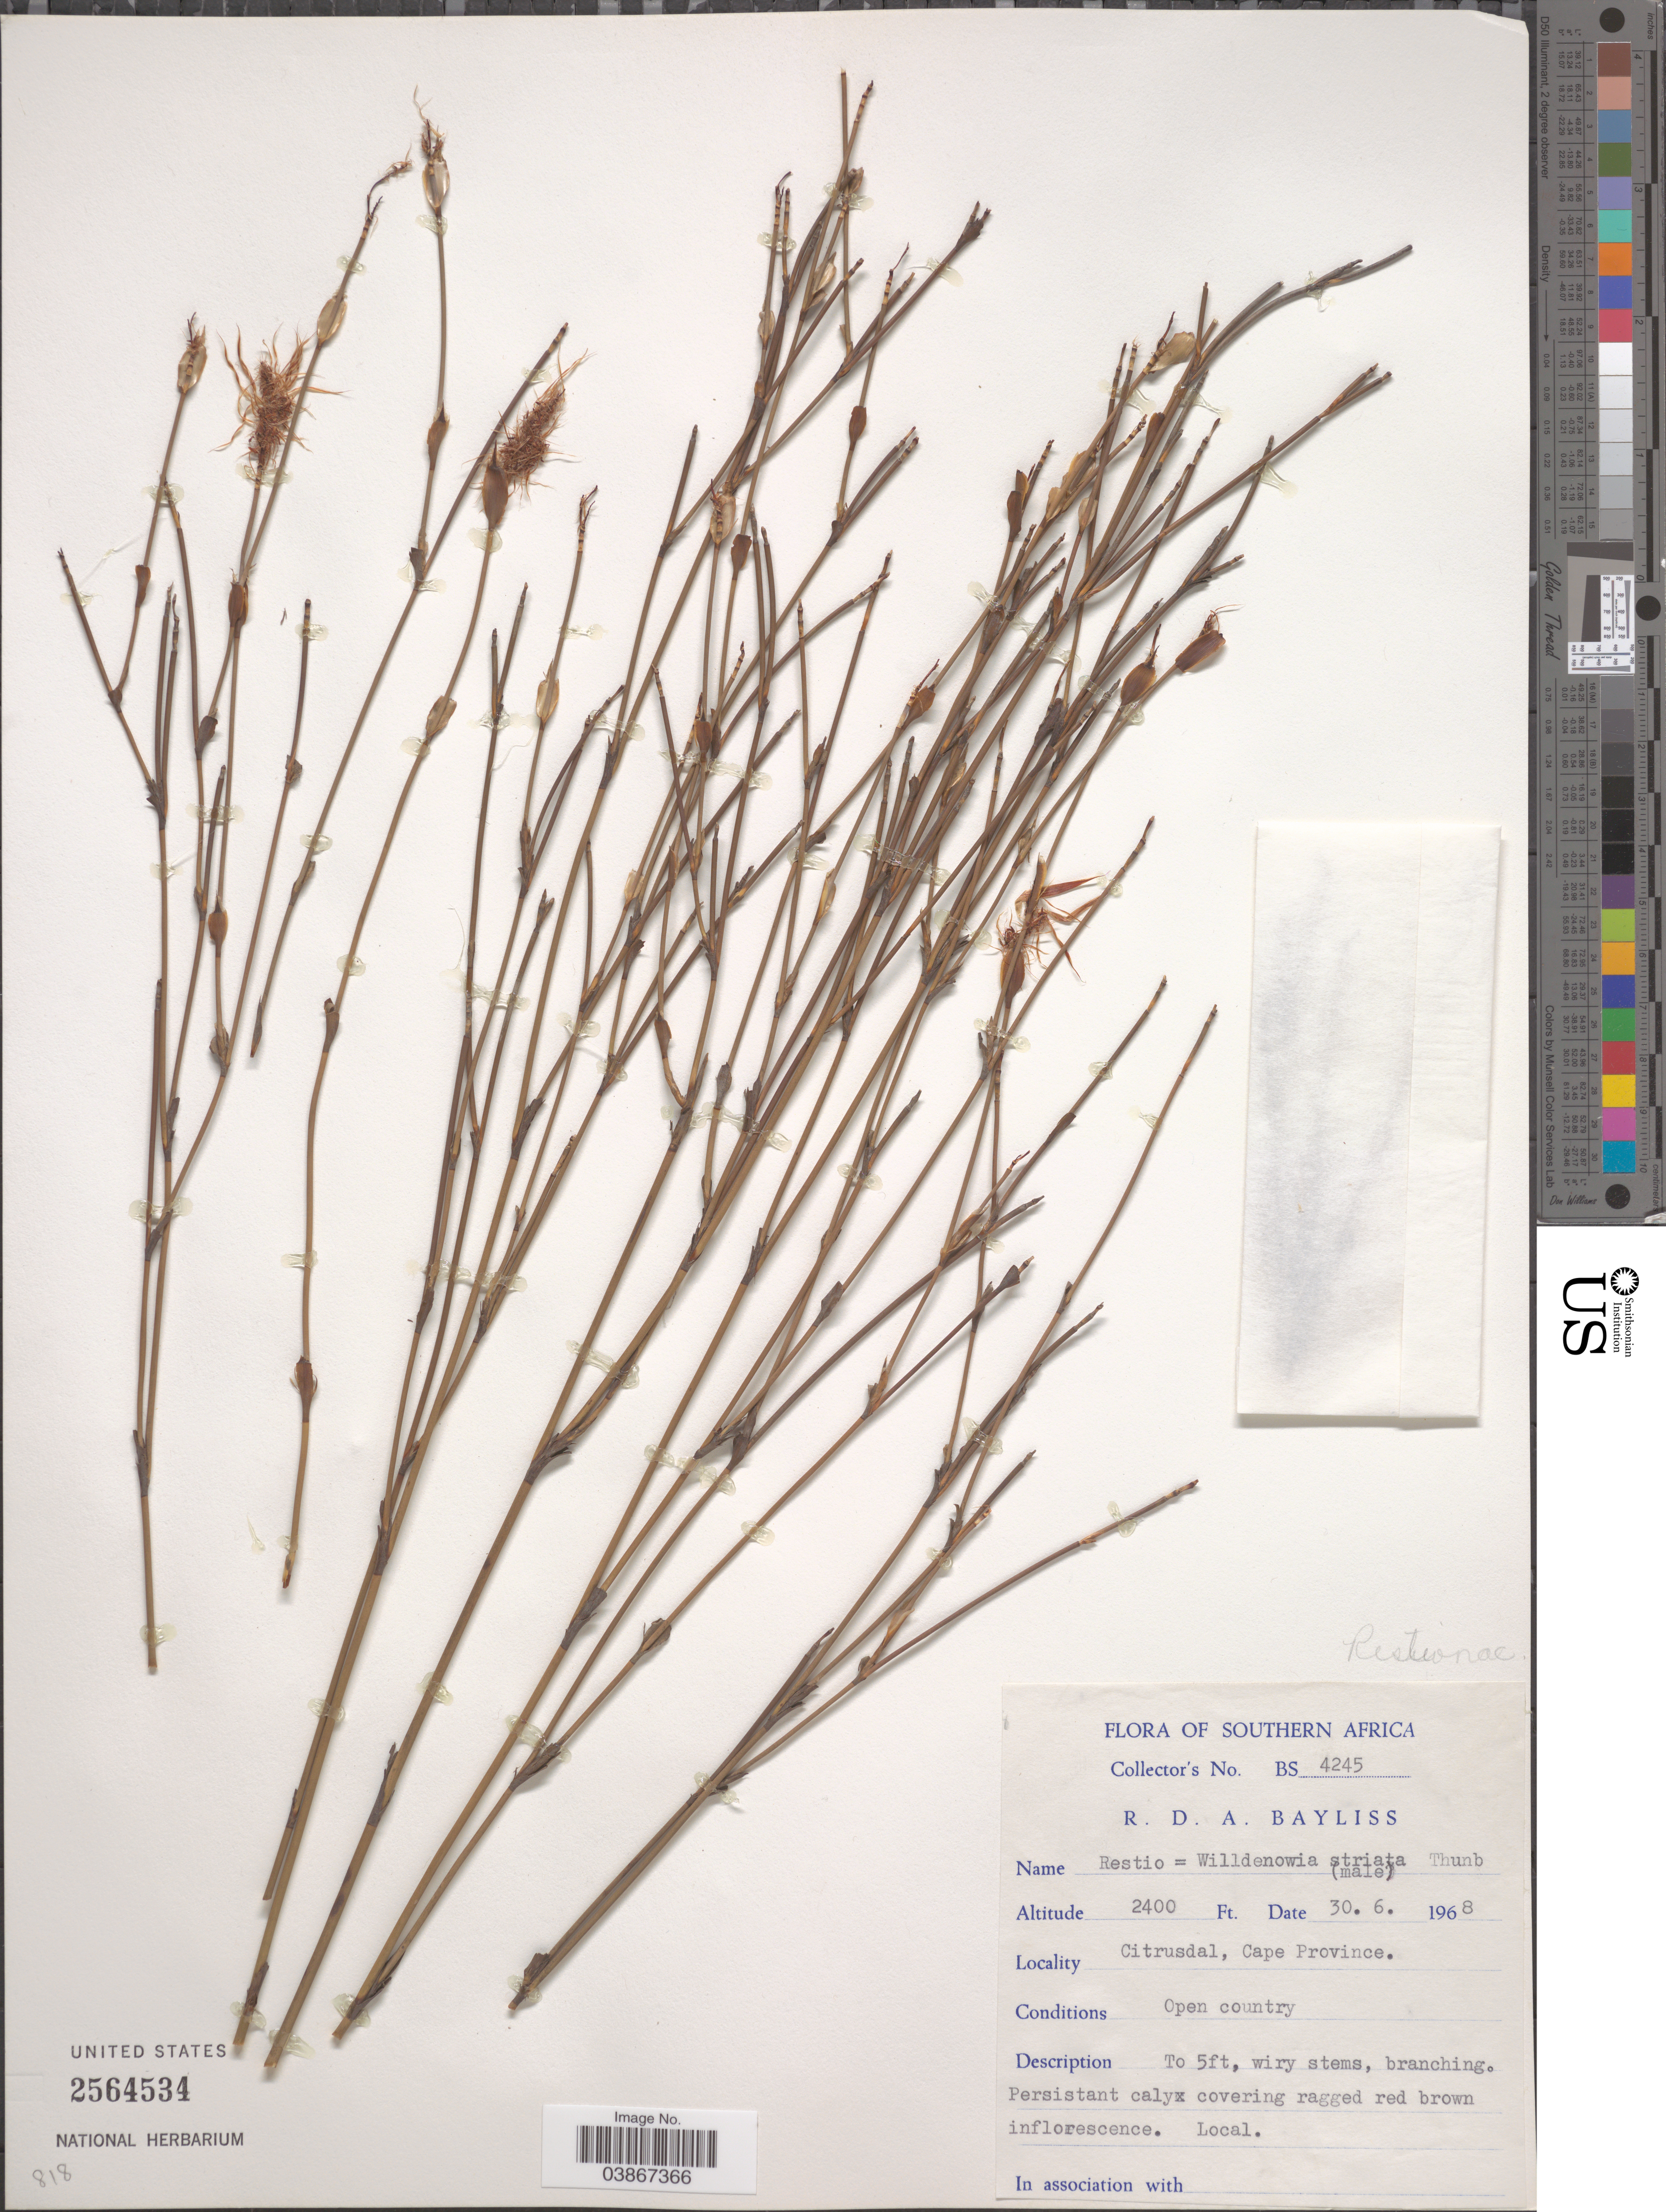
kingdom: Plantae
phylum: Tracheophyta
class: Liliopsida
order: Poales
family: Restionaceae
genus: Willdenowia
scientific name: Willdenowia striata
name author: Thunb.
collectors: R. Bayliss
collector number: BS 4245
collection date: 1968-06-30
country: South Africa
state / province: Western Cape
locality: Southern Africa. Citrusdal, Cape Province.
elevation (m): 732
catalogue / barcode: US 2564534